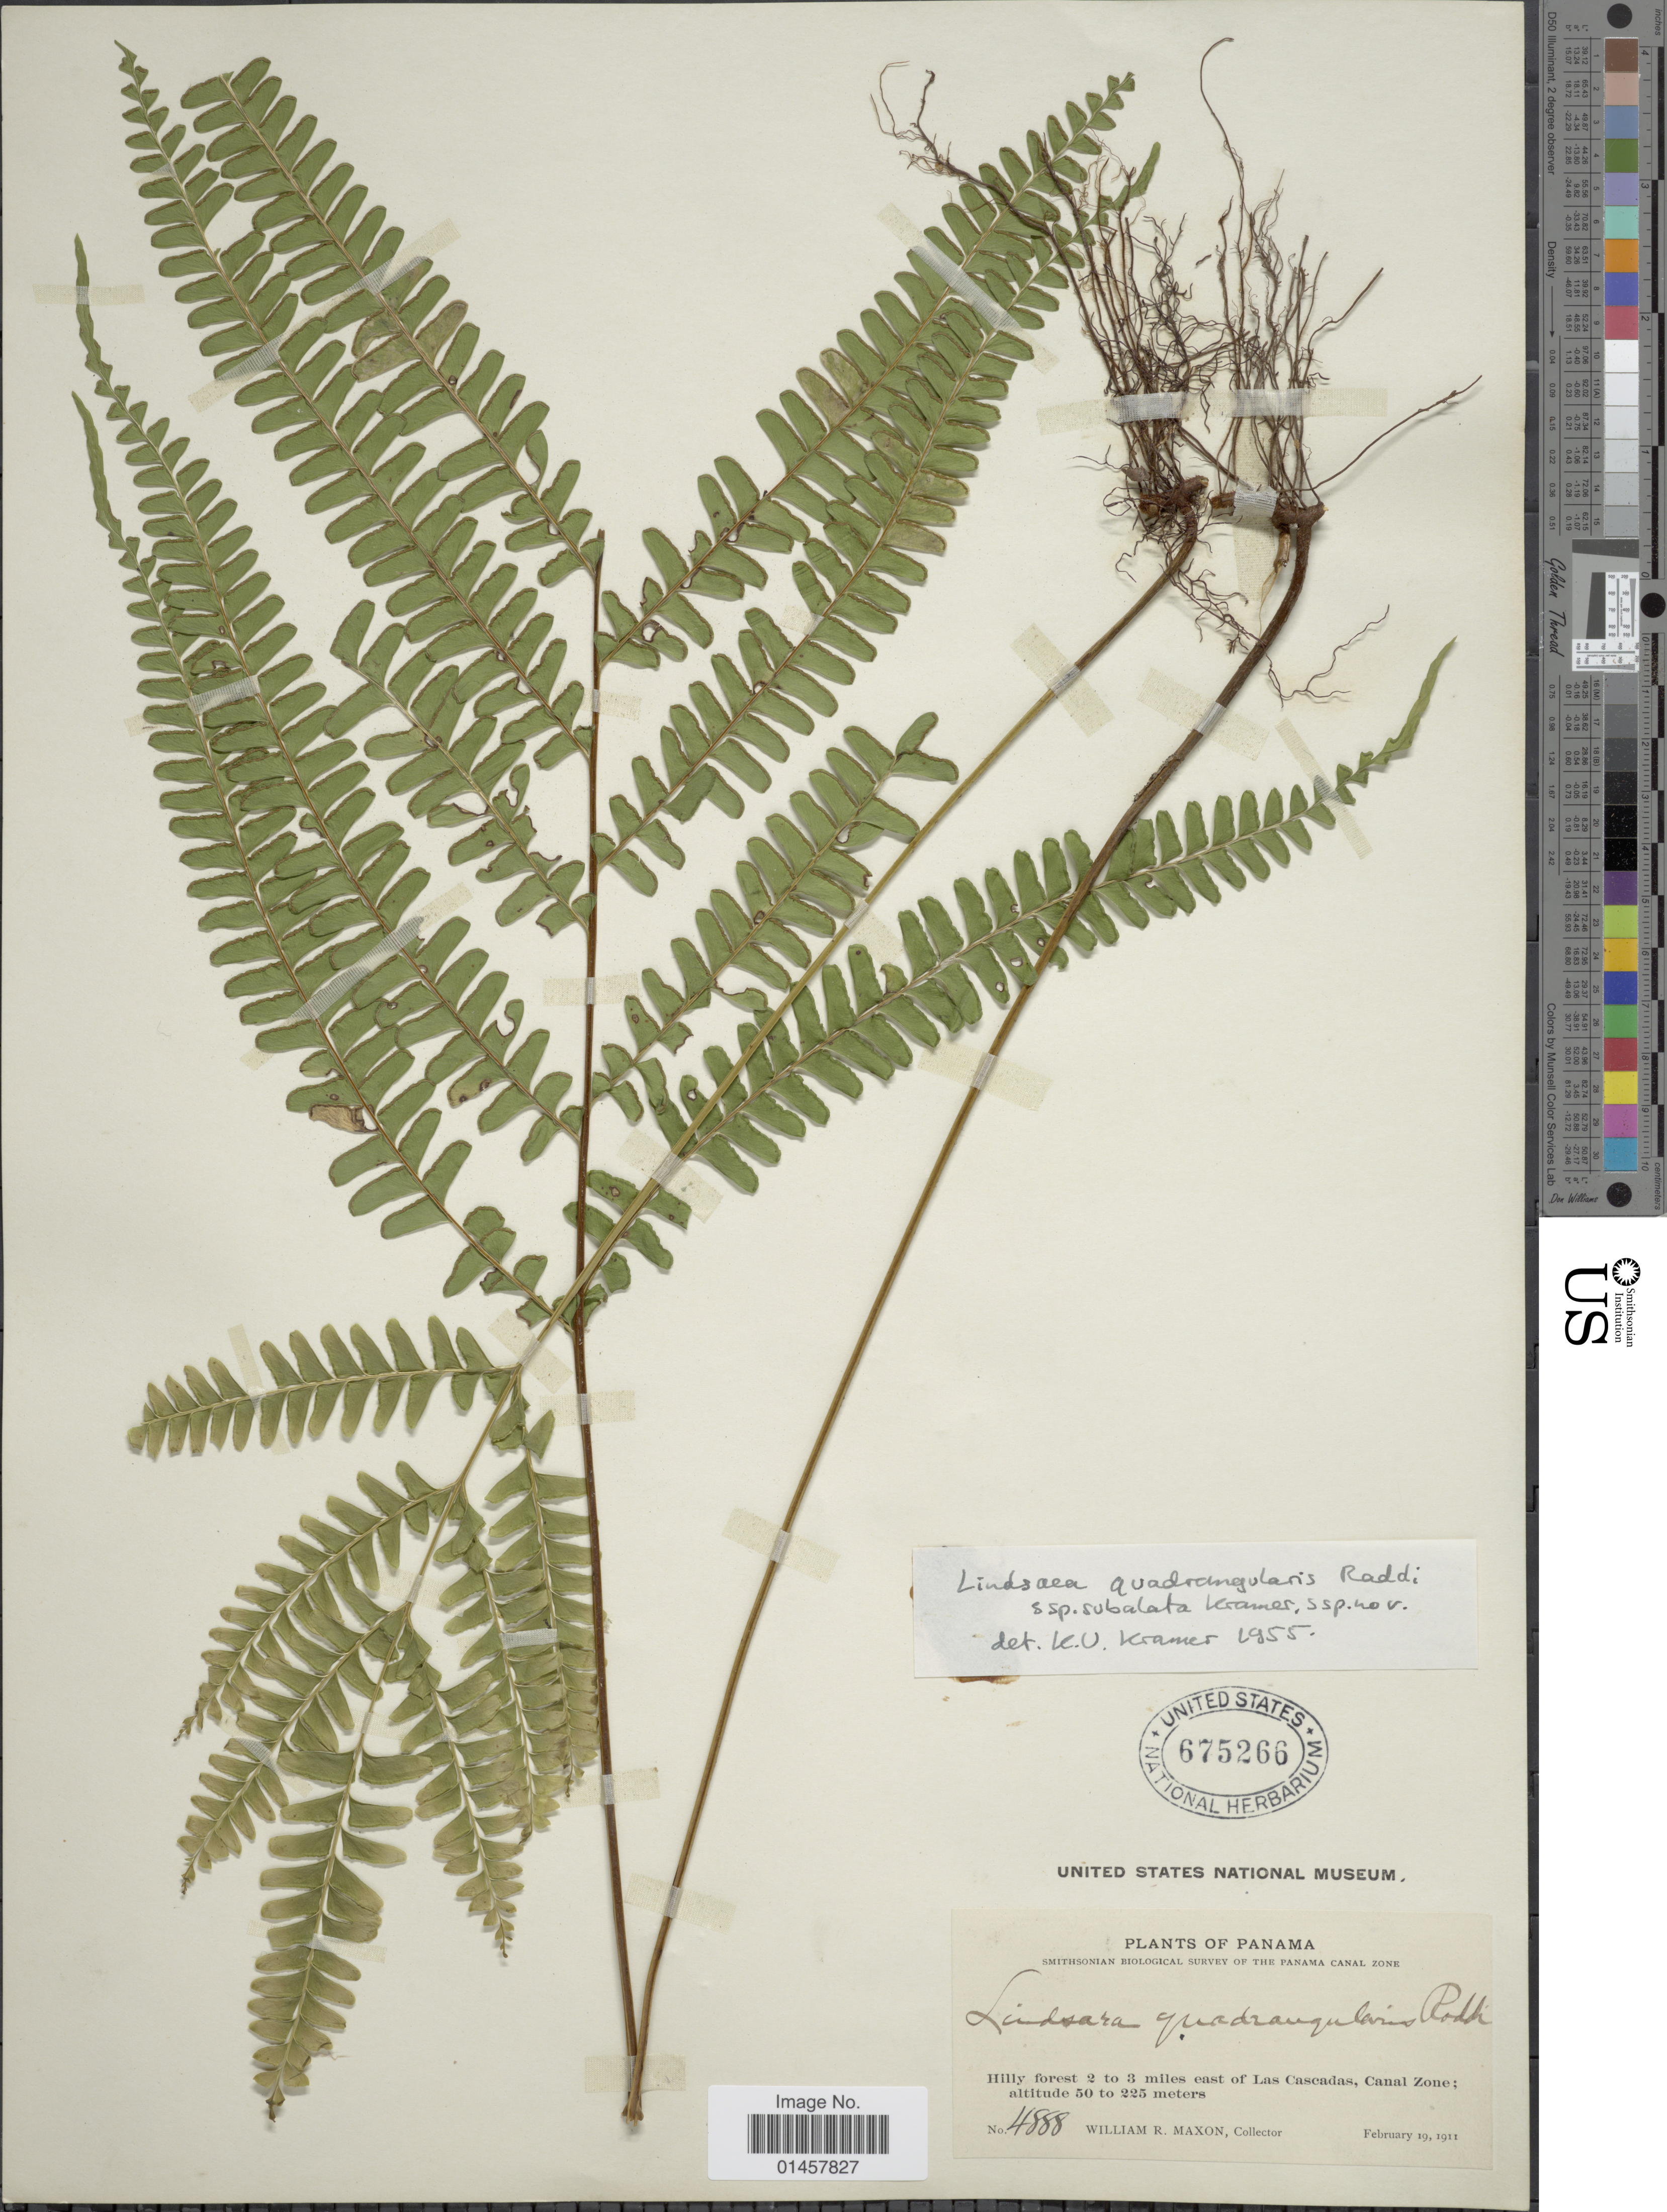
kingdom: Plantae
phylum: Tracheophyta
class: Polypodiopsida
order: Polypodiales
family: Lindsaeaceae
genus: Lindsaea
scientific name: Lindsaea quadrangularis subsp. subalata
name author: K.U. Kramer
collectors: W. R. Maxon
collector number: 4888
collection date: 1911-02-19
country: Panama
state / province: Colón / Panamá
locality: Hilly forest 2 to 3 miles east of Las Cascadas, Canal Zone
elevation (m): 50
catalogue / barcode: US 675266